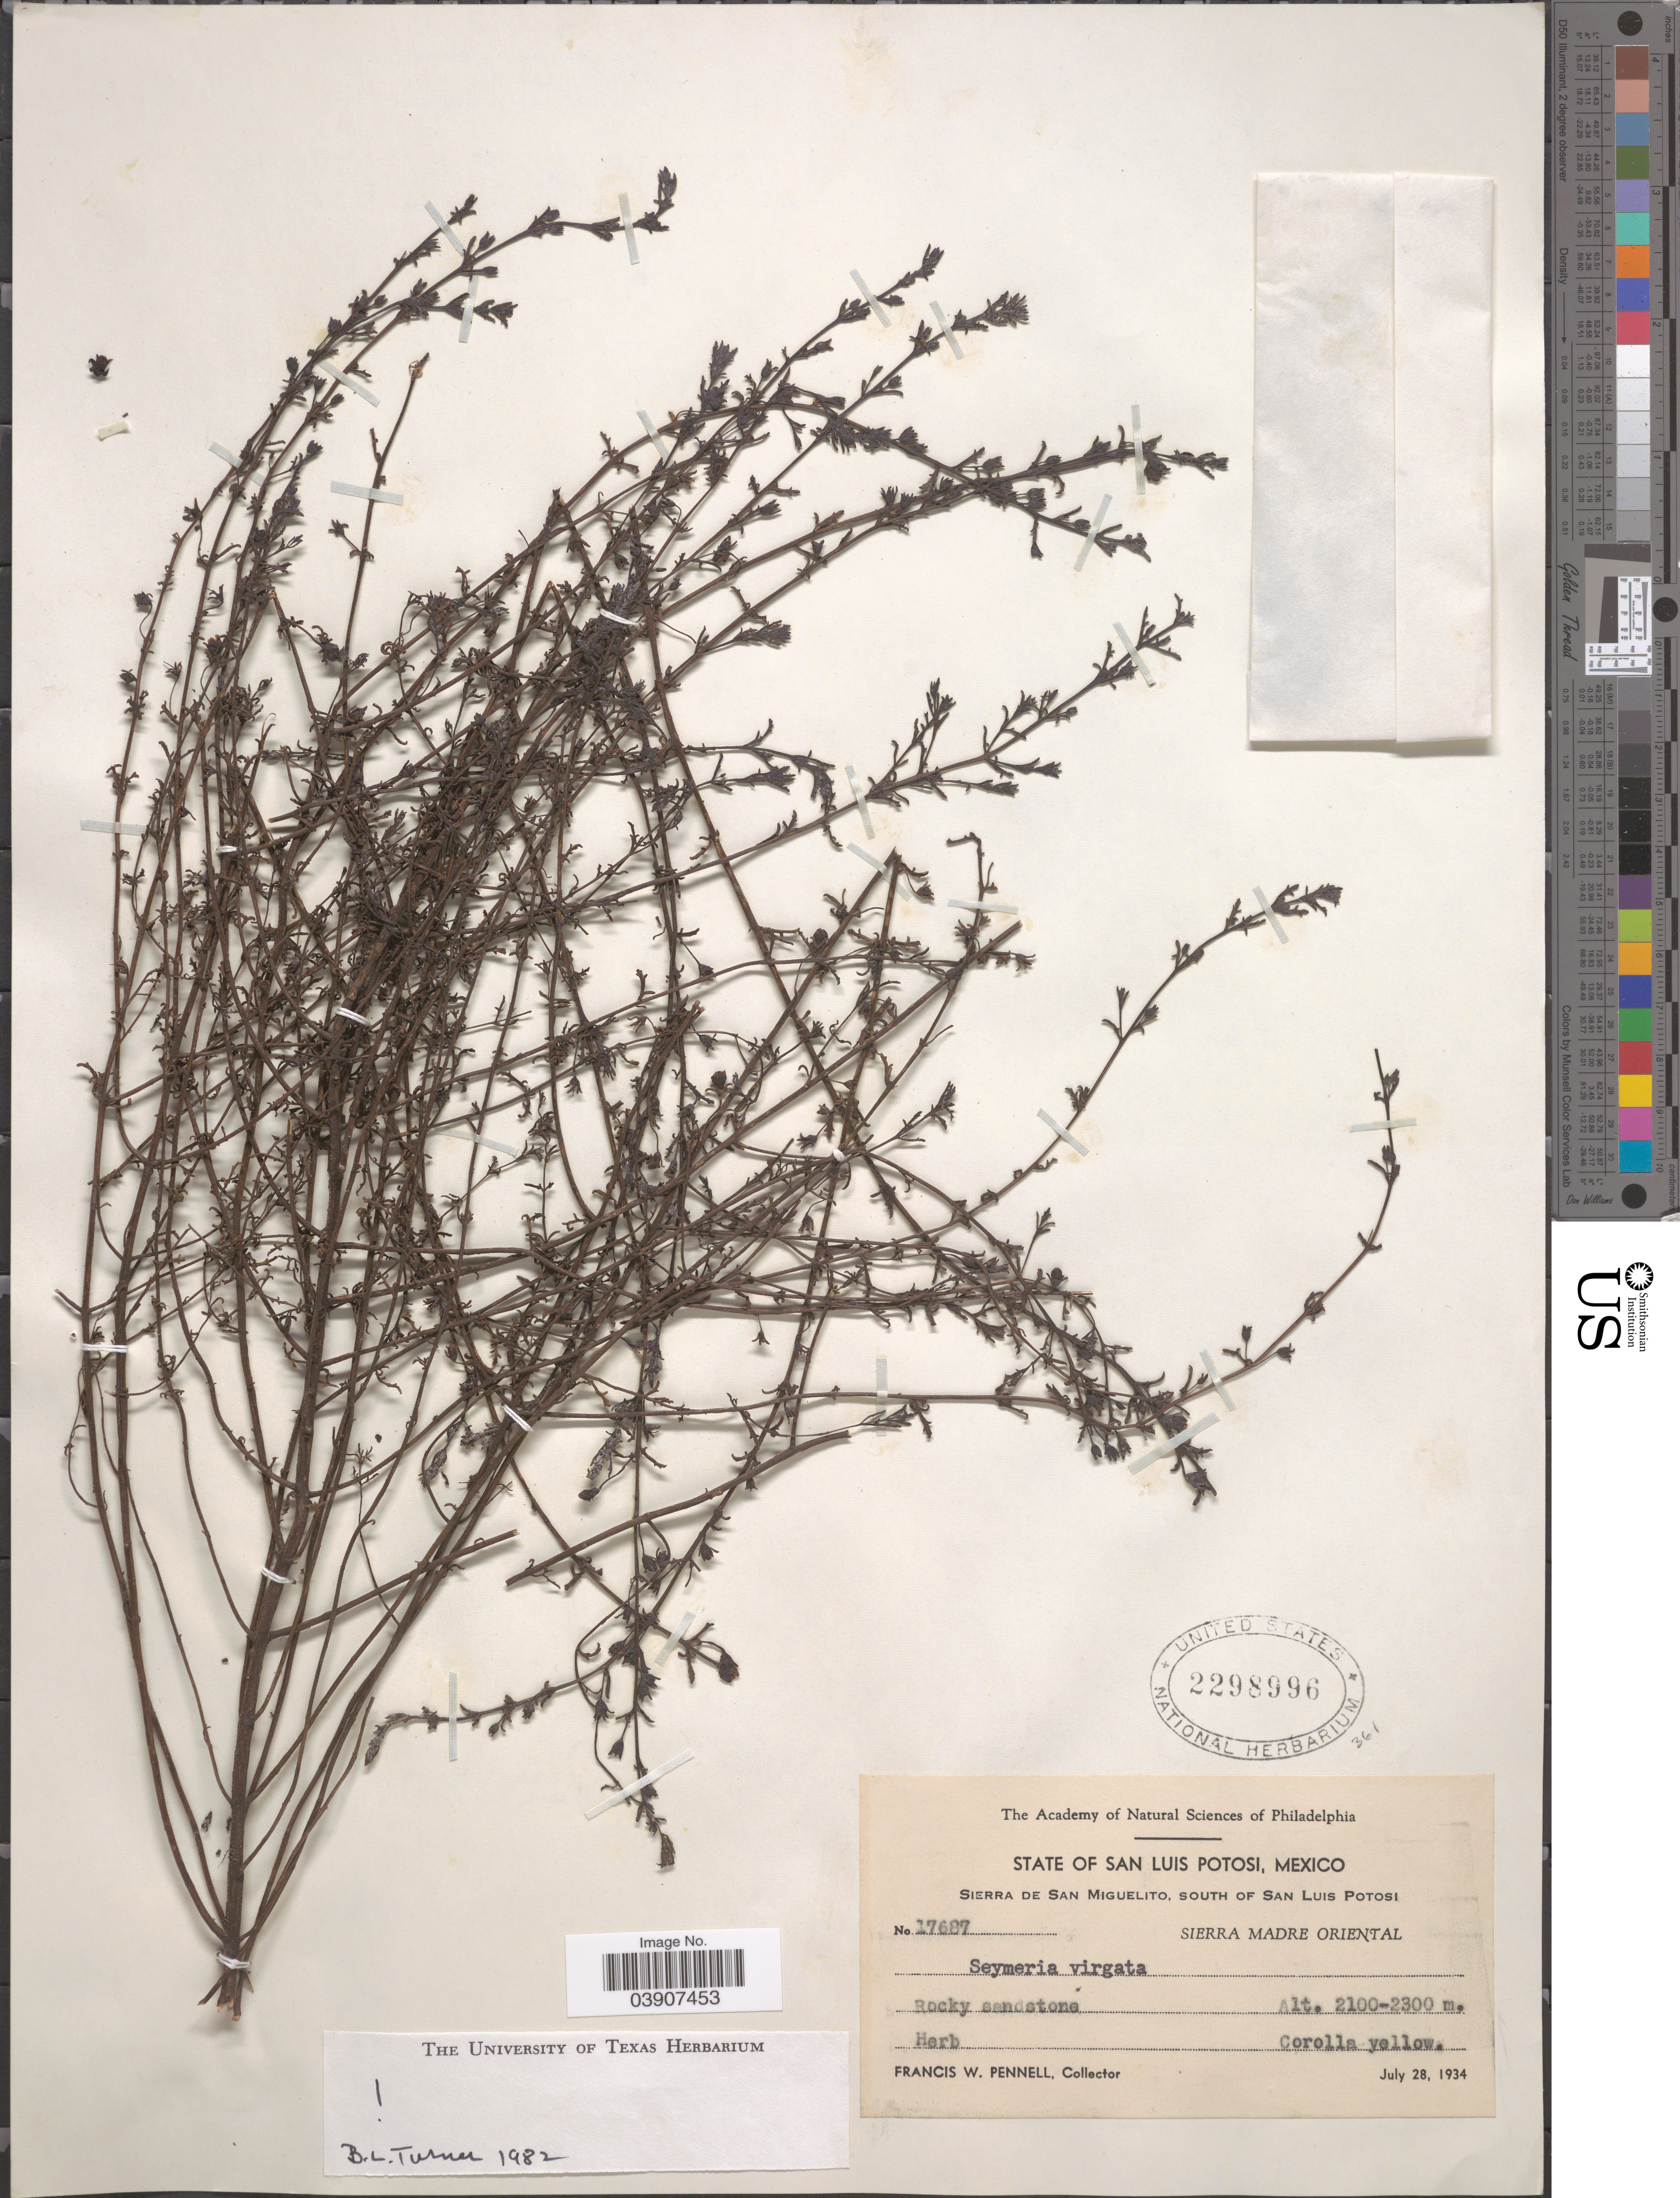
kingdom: Plantae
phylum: Tracheophyta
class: Magnoliopsida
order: Lamiales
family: Orobanchaceae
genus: Seymeria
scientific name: Seymeria virgata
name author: (Kunth) Benth.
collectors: F. W. Pennell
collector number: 17687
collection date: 1934-07-28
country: Mexico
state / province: San Luis Potosí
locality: Sierra de San Miguelito, south of San Luis Potosi. Sierra Madre Oriental.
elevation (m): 2100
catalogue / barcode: US 2298996